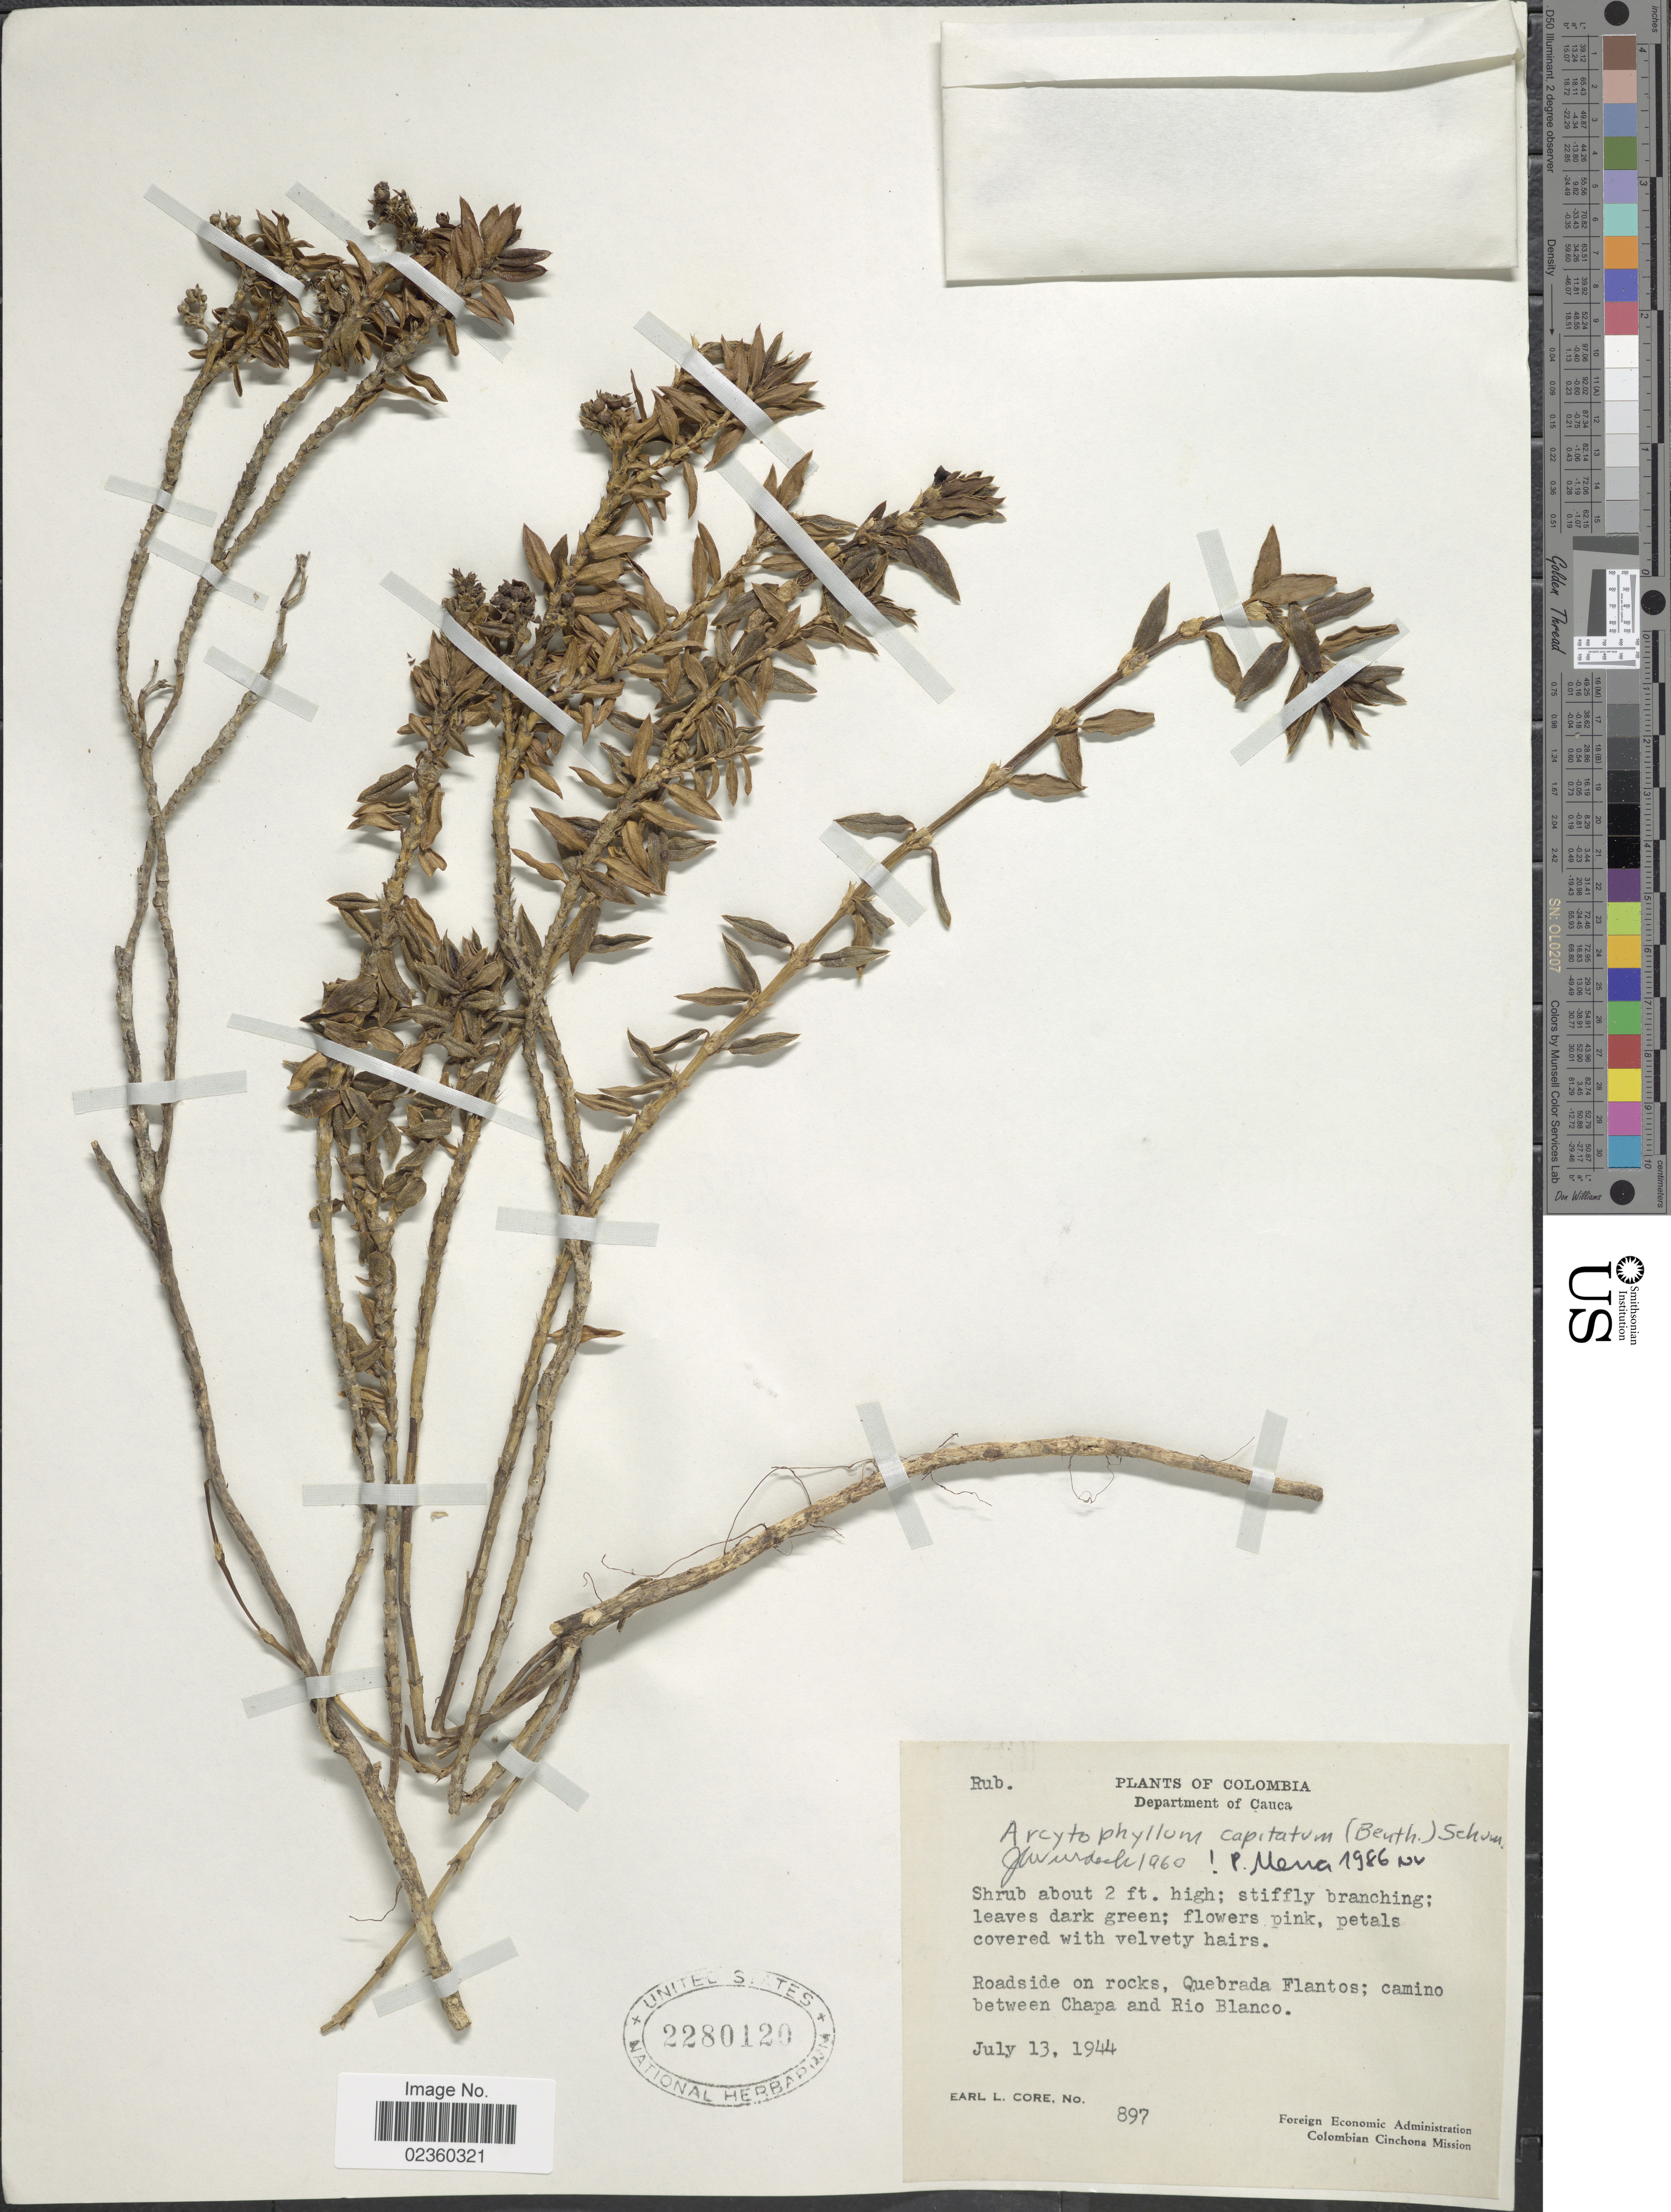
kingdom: Plantae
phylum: Tracheophyta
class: Magnoliopsida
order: Gentianales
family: Rubiaceae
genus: Arcytophyllum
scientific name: Arcytophyllum capitatum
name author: (Benth.) K. Schum.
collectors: E. L. Core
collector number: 897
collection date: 1944-07-13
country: Colombia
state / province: Cauca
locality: Department of Cauca, Roadside on rocks, Quebrada Flantos; camino between Chapa and Rio Blanco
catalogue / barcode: US 2280120